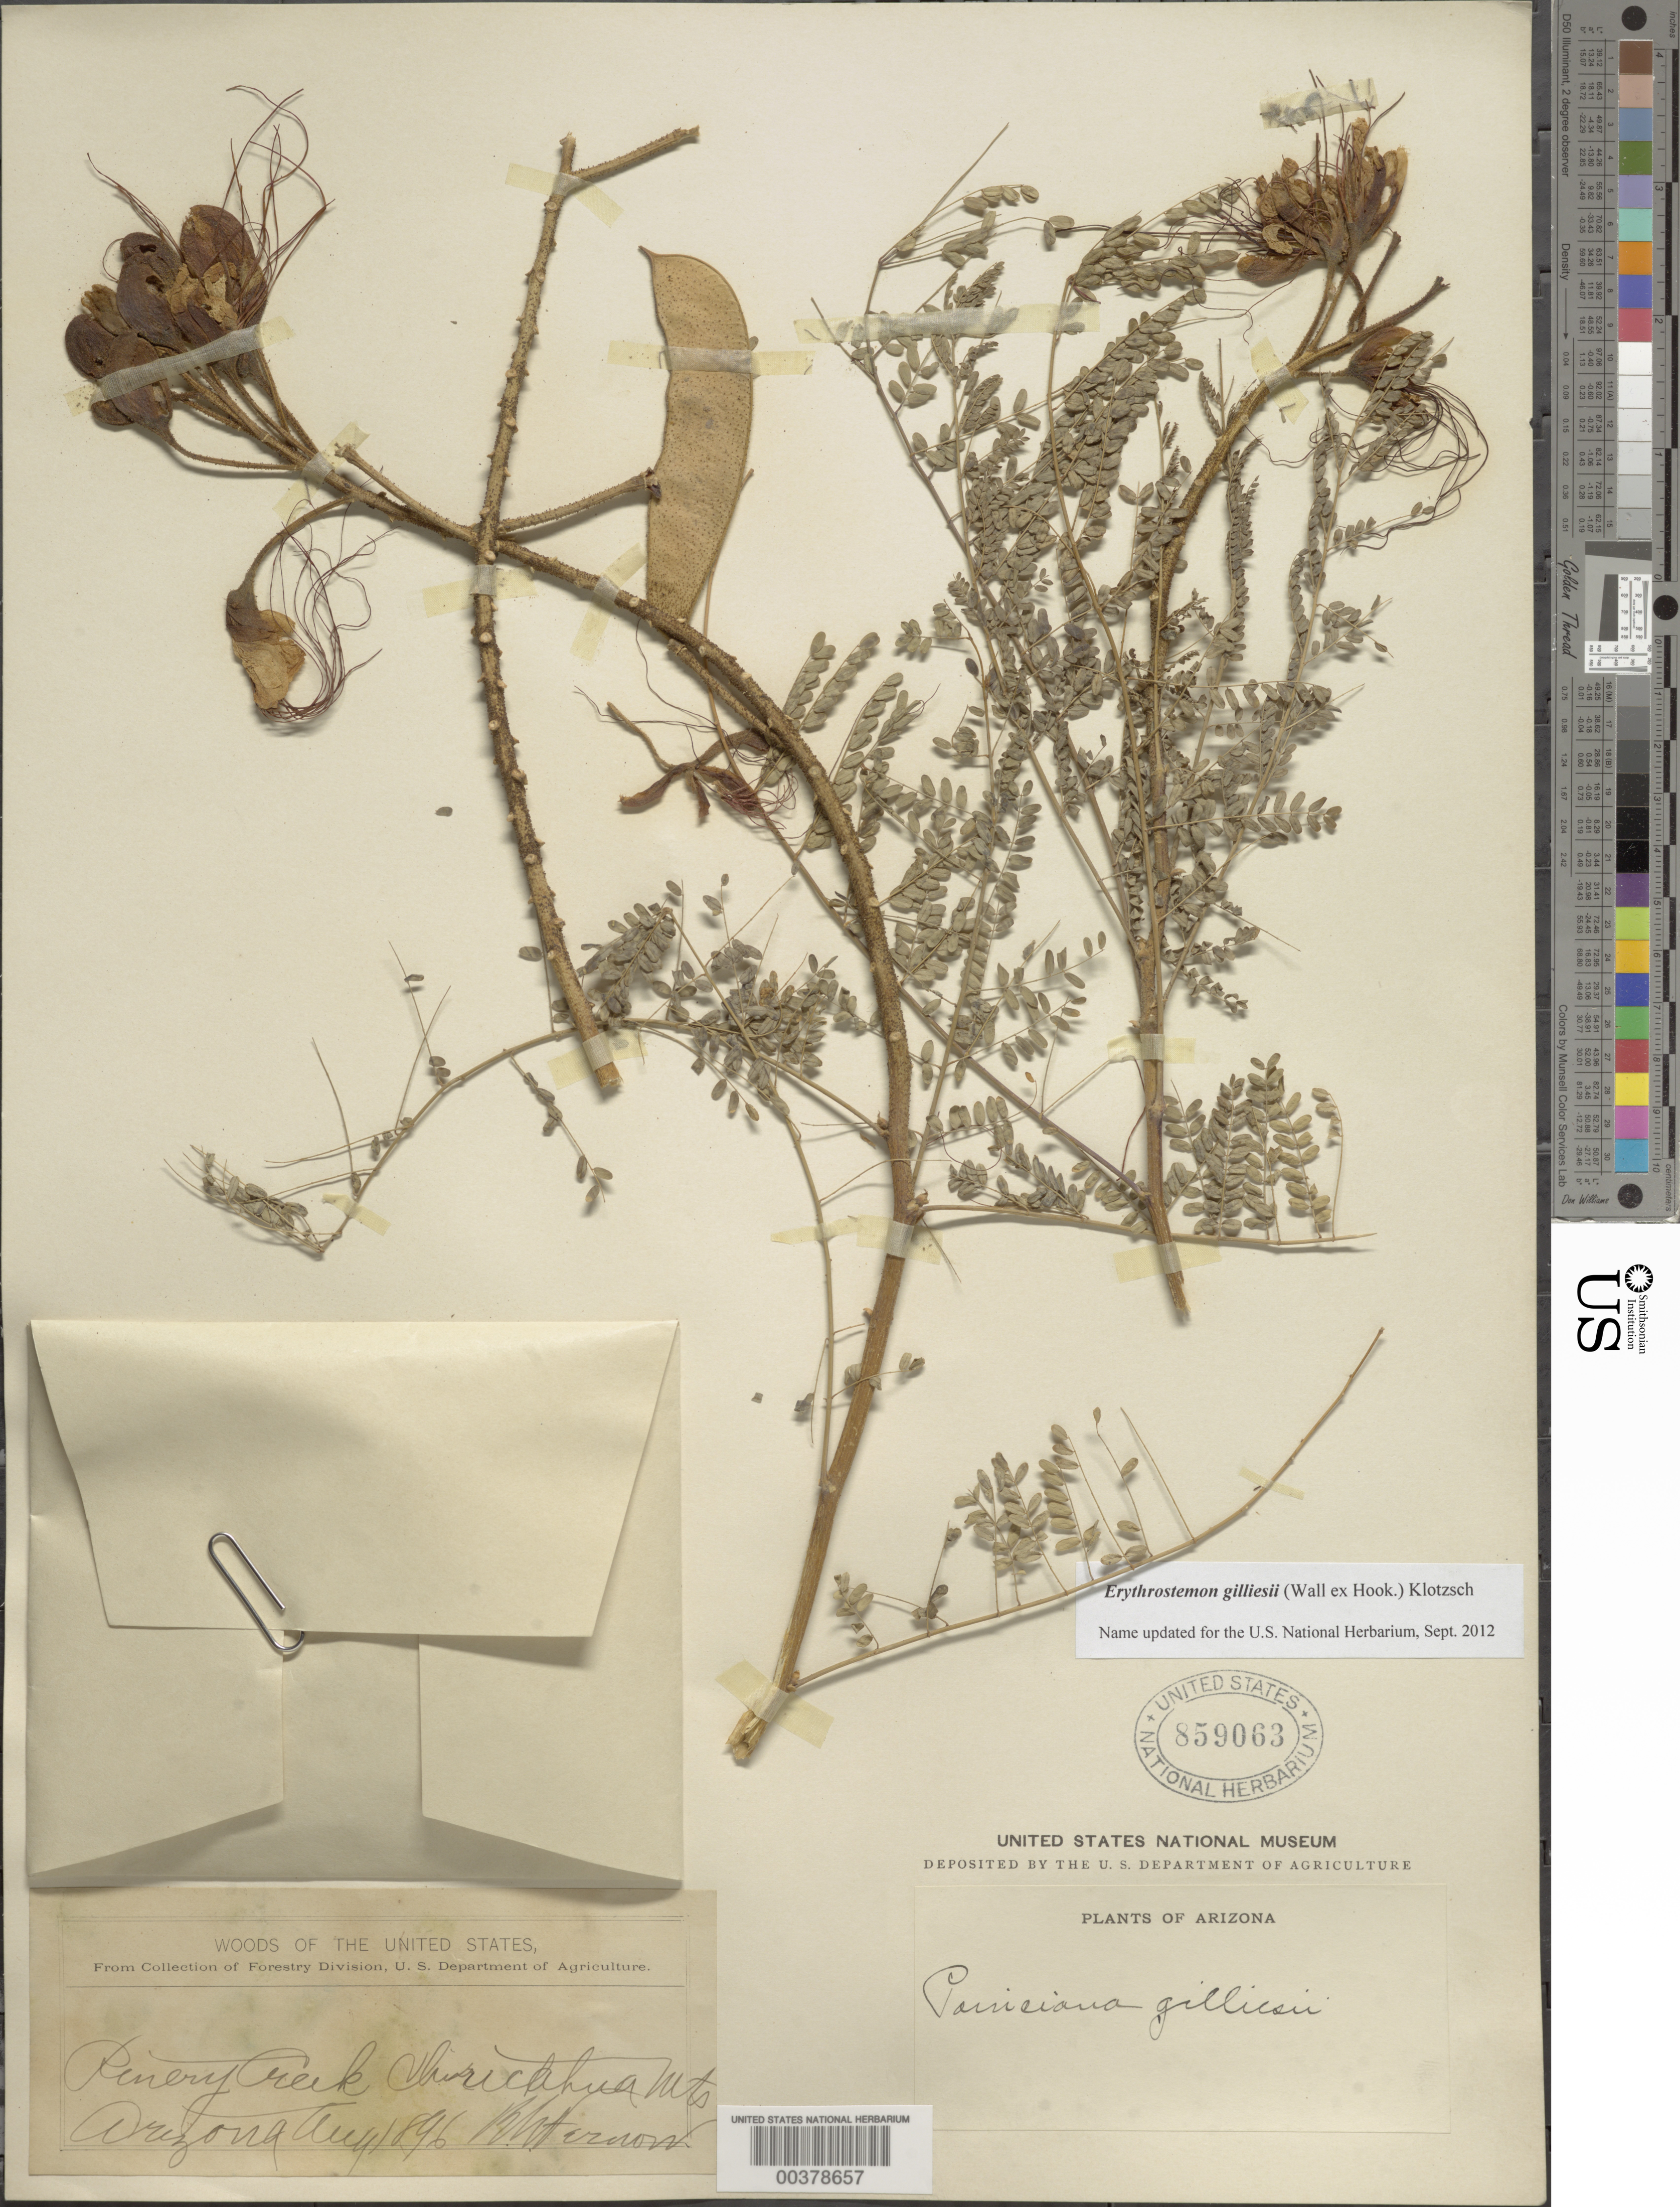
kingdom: Plantae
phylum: Tracheophyta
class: Magnoliopsida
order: Fabales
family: Fabaceae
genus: Erythrostemon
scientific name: Erythrostemon gilliesii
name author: (Hook.) Klotzsch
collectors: B. Fernow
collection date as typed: Aug 1896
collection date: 1896-08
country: United States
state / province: Arizona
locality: Pinery creek, chiricahua mts.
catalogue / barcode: US 859063